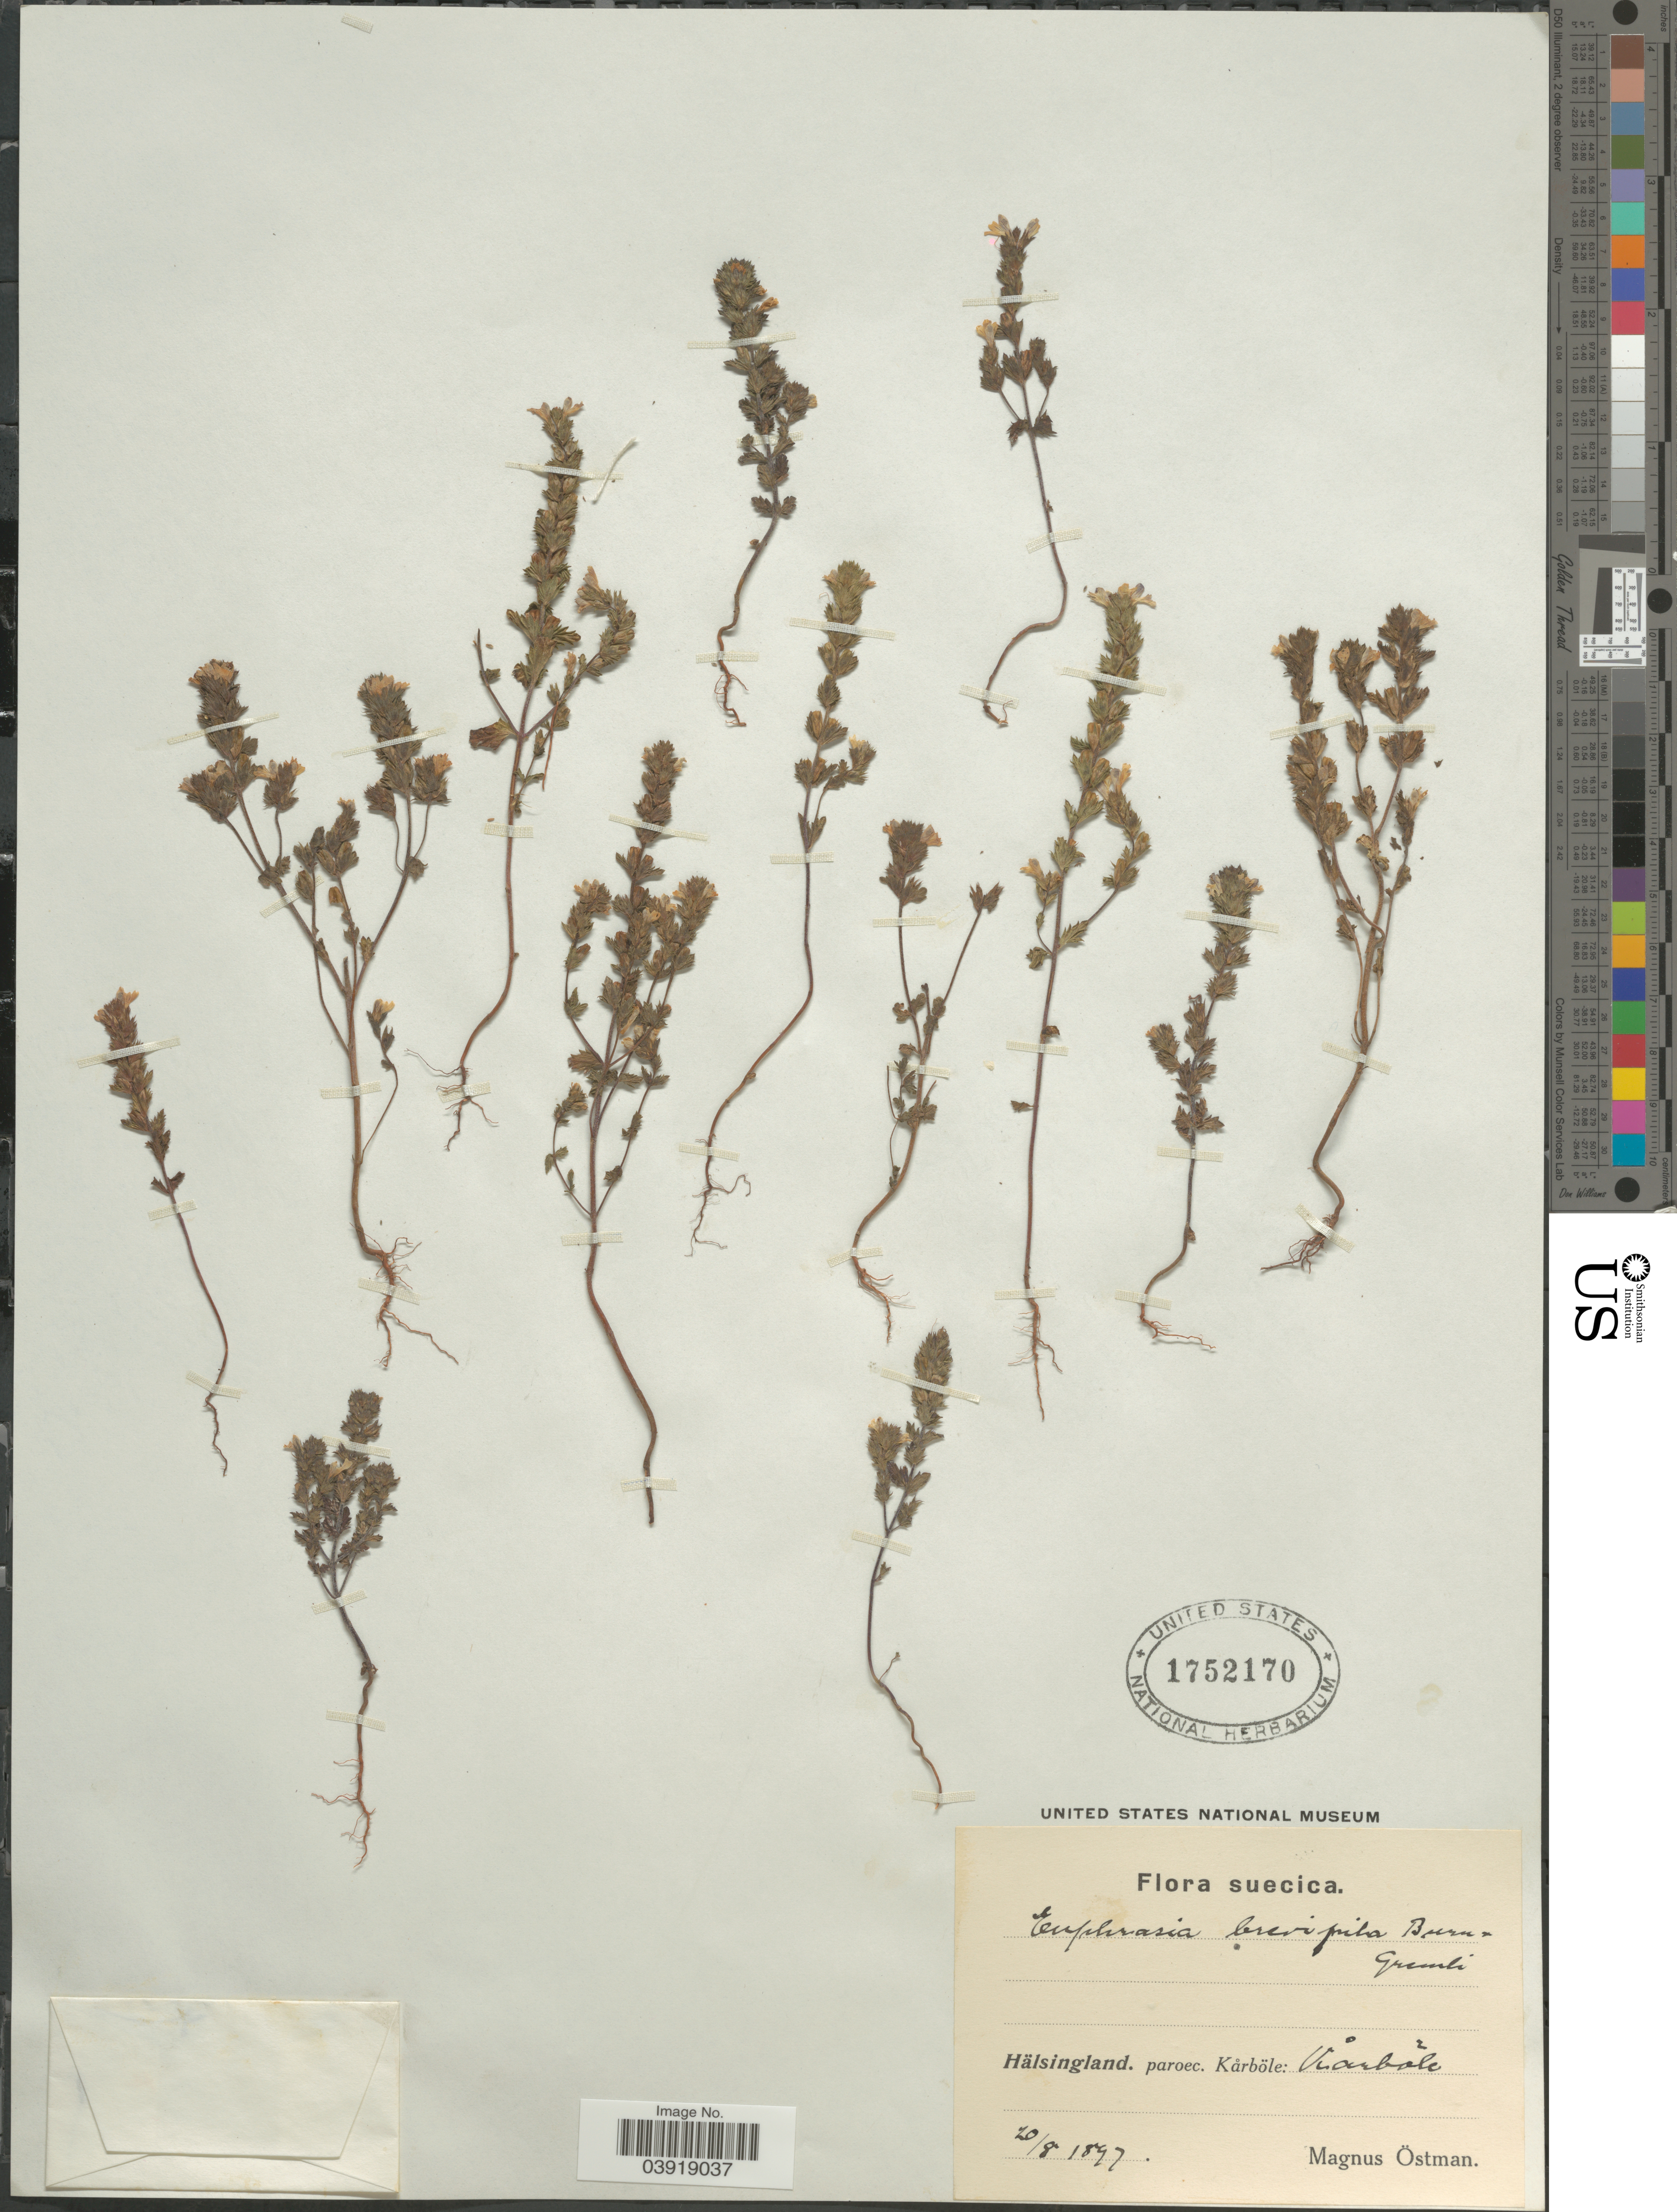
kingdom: Plantae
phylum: Tracheophyta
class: Magnoliopsida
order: Lamiales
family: Orobanchaceae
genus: Euphrasia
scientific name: Euphrasia brevipila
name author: Burn. & Gremli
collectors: M. Östman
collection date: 1897-08-20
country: Sweden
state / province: Gavleborg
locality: Suecica. Hälsingland. paroec. Kårböle: Kårbõle.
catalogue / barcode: US 1752170